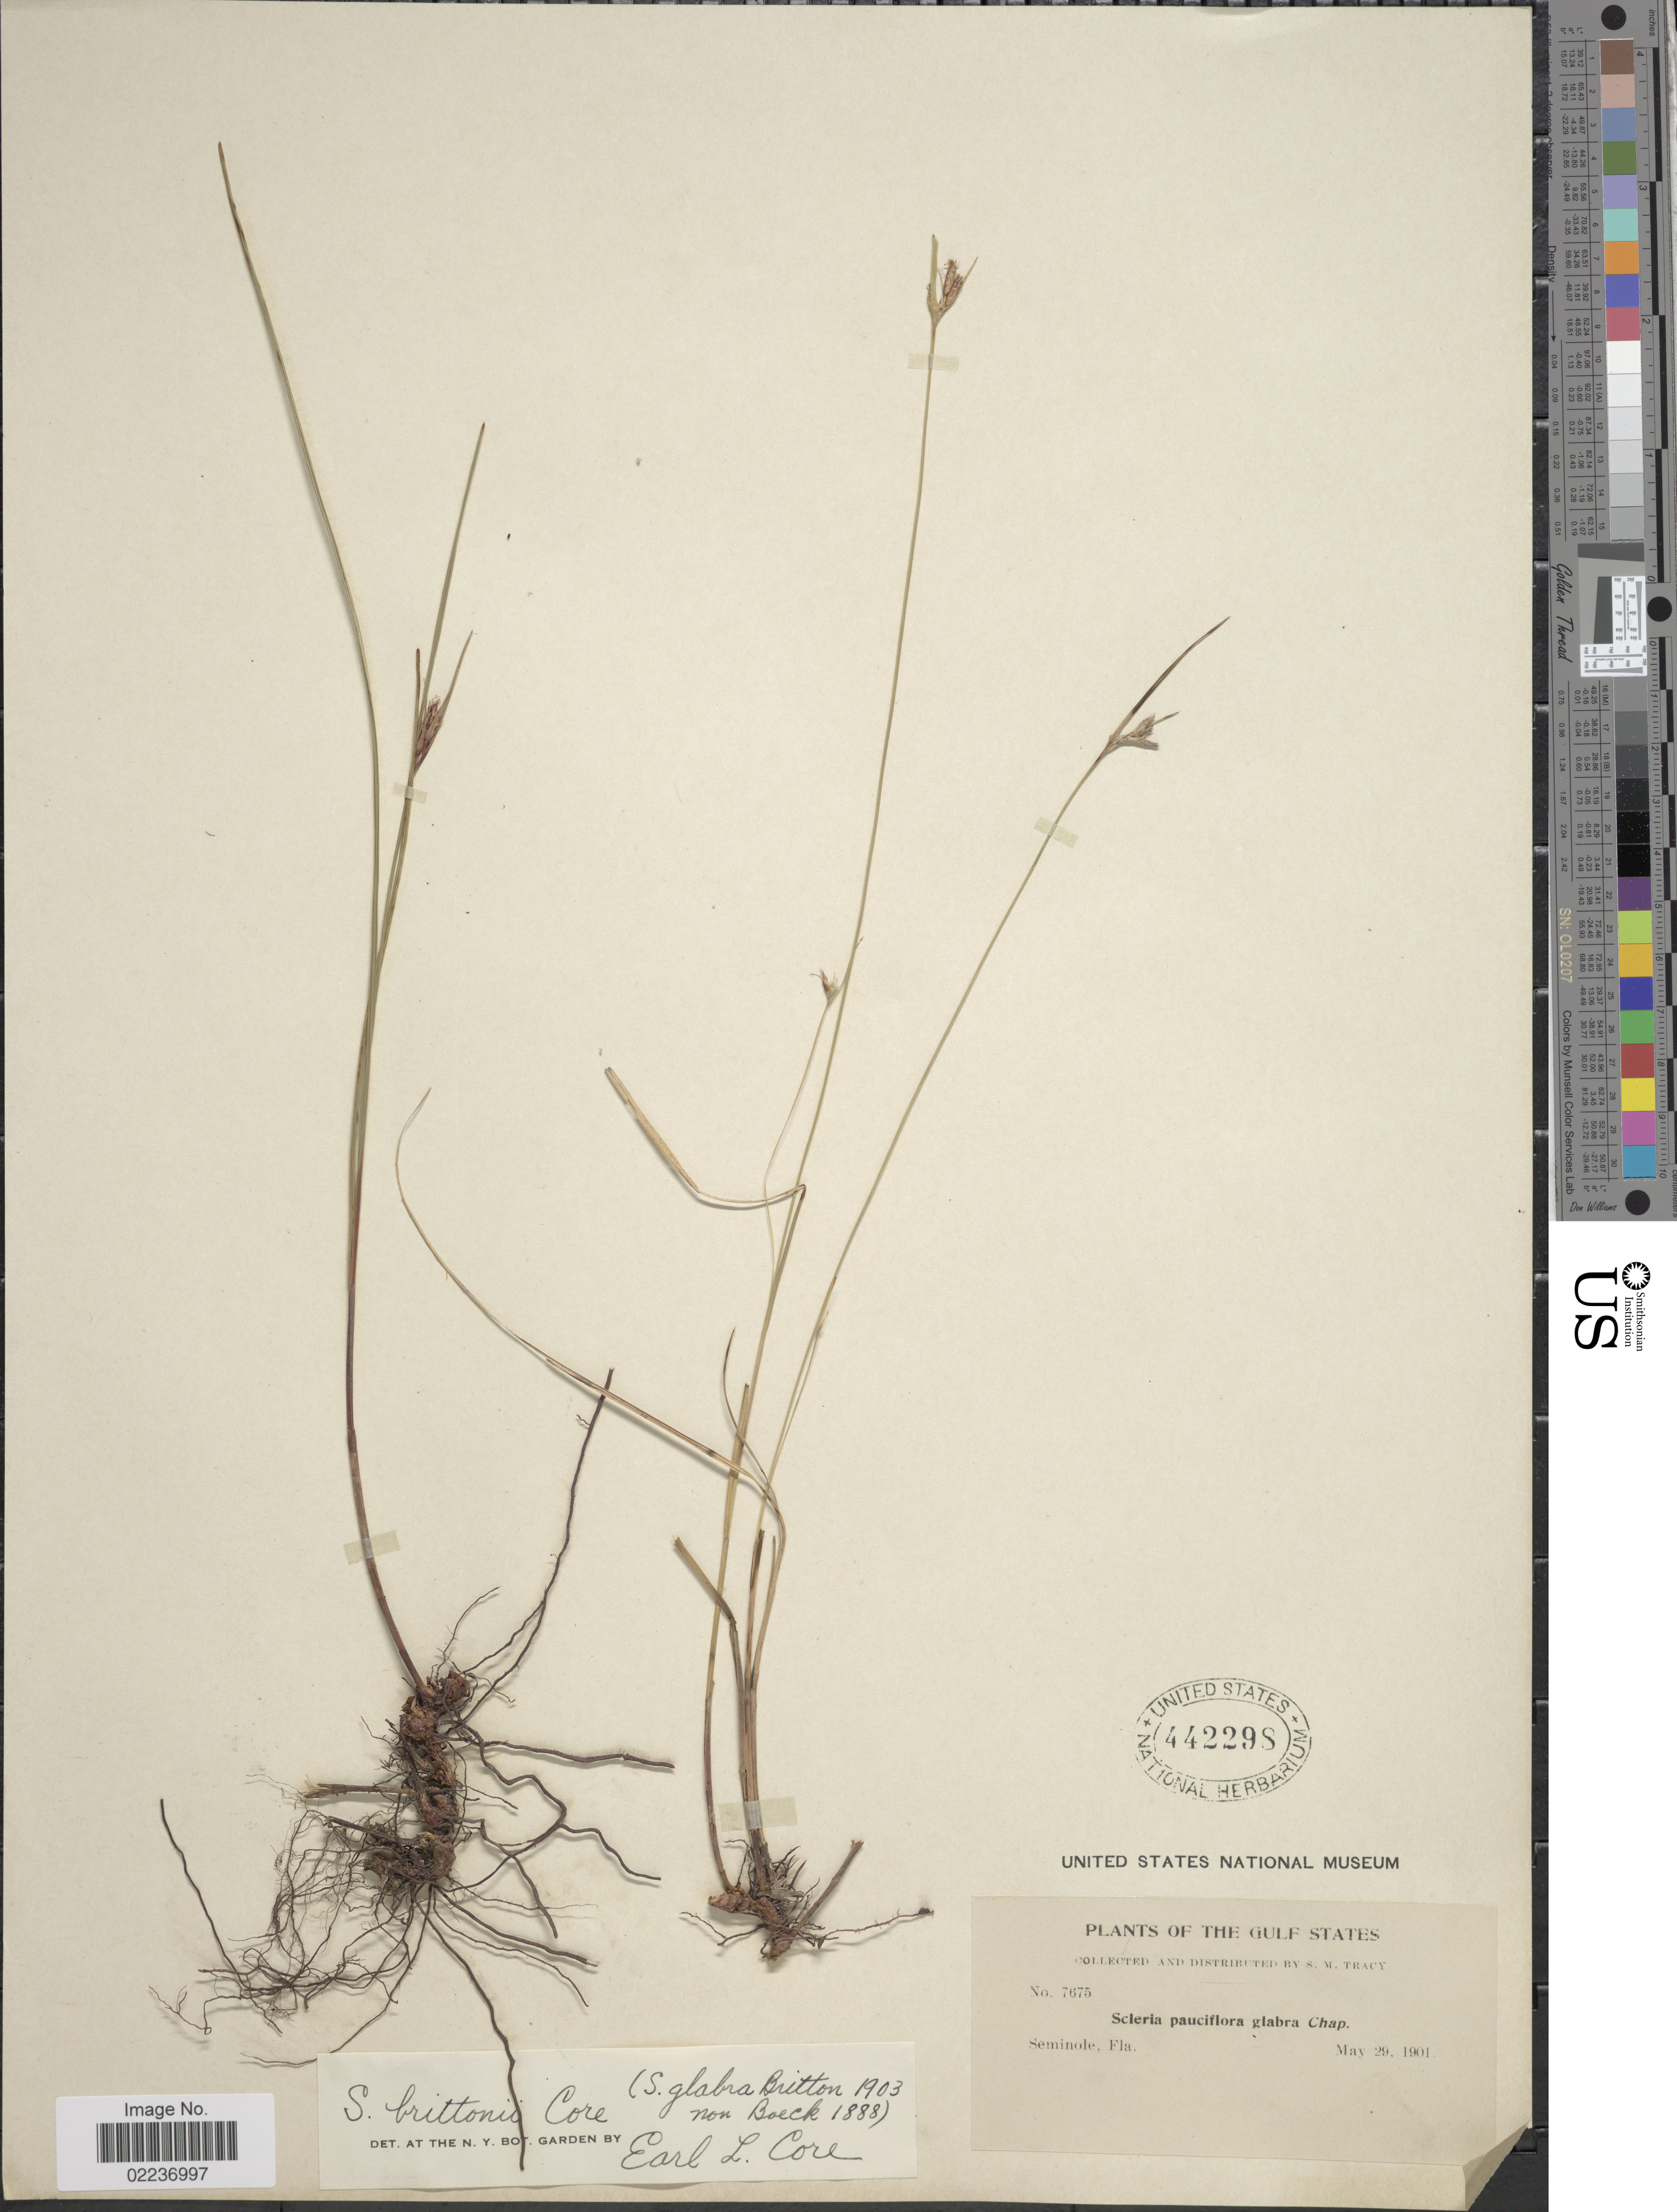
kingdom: Plantae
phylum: Tracheophyta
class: Liliopsida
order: Poales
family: Cyperaceae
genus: Scleria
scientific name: Scleria brittonii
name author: Core ex Small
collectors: S. M. Tracy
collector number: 7675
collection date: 1901-05-29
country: United States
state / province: Florida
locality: Gulf States, Seminole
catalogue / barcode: US 442298